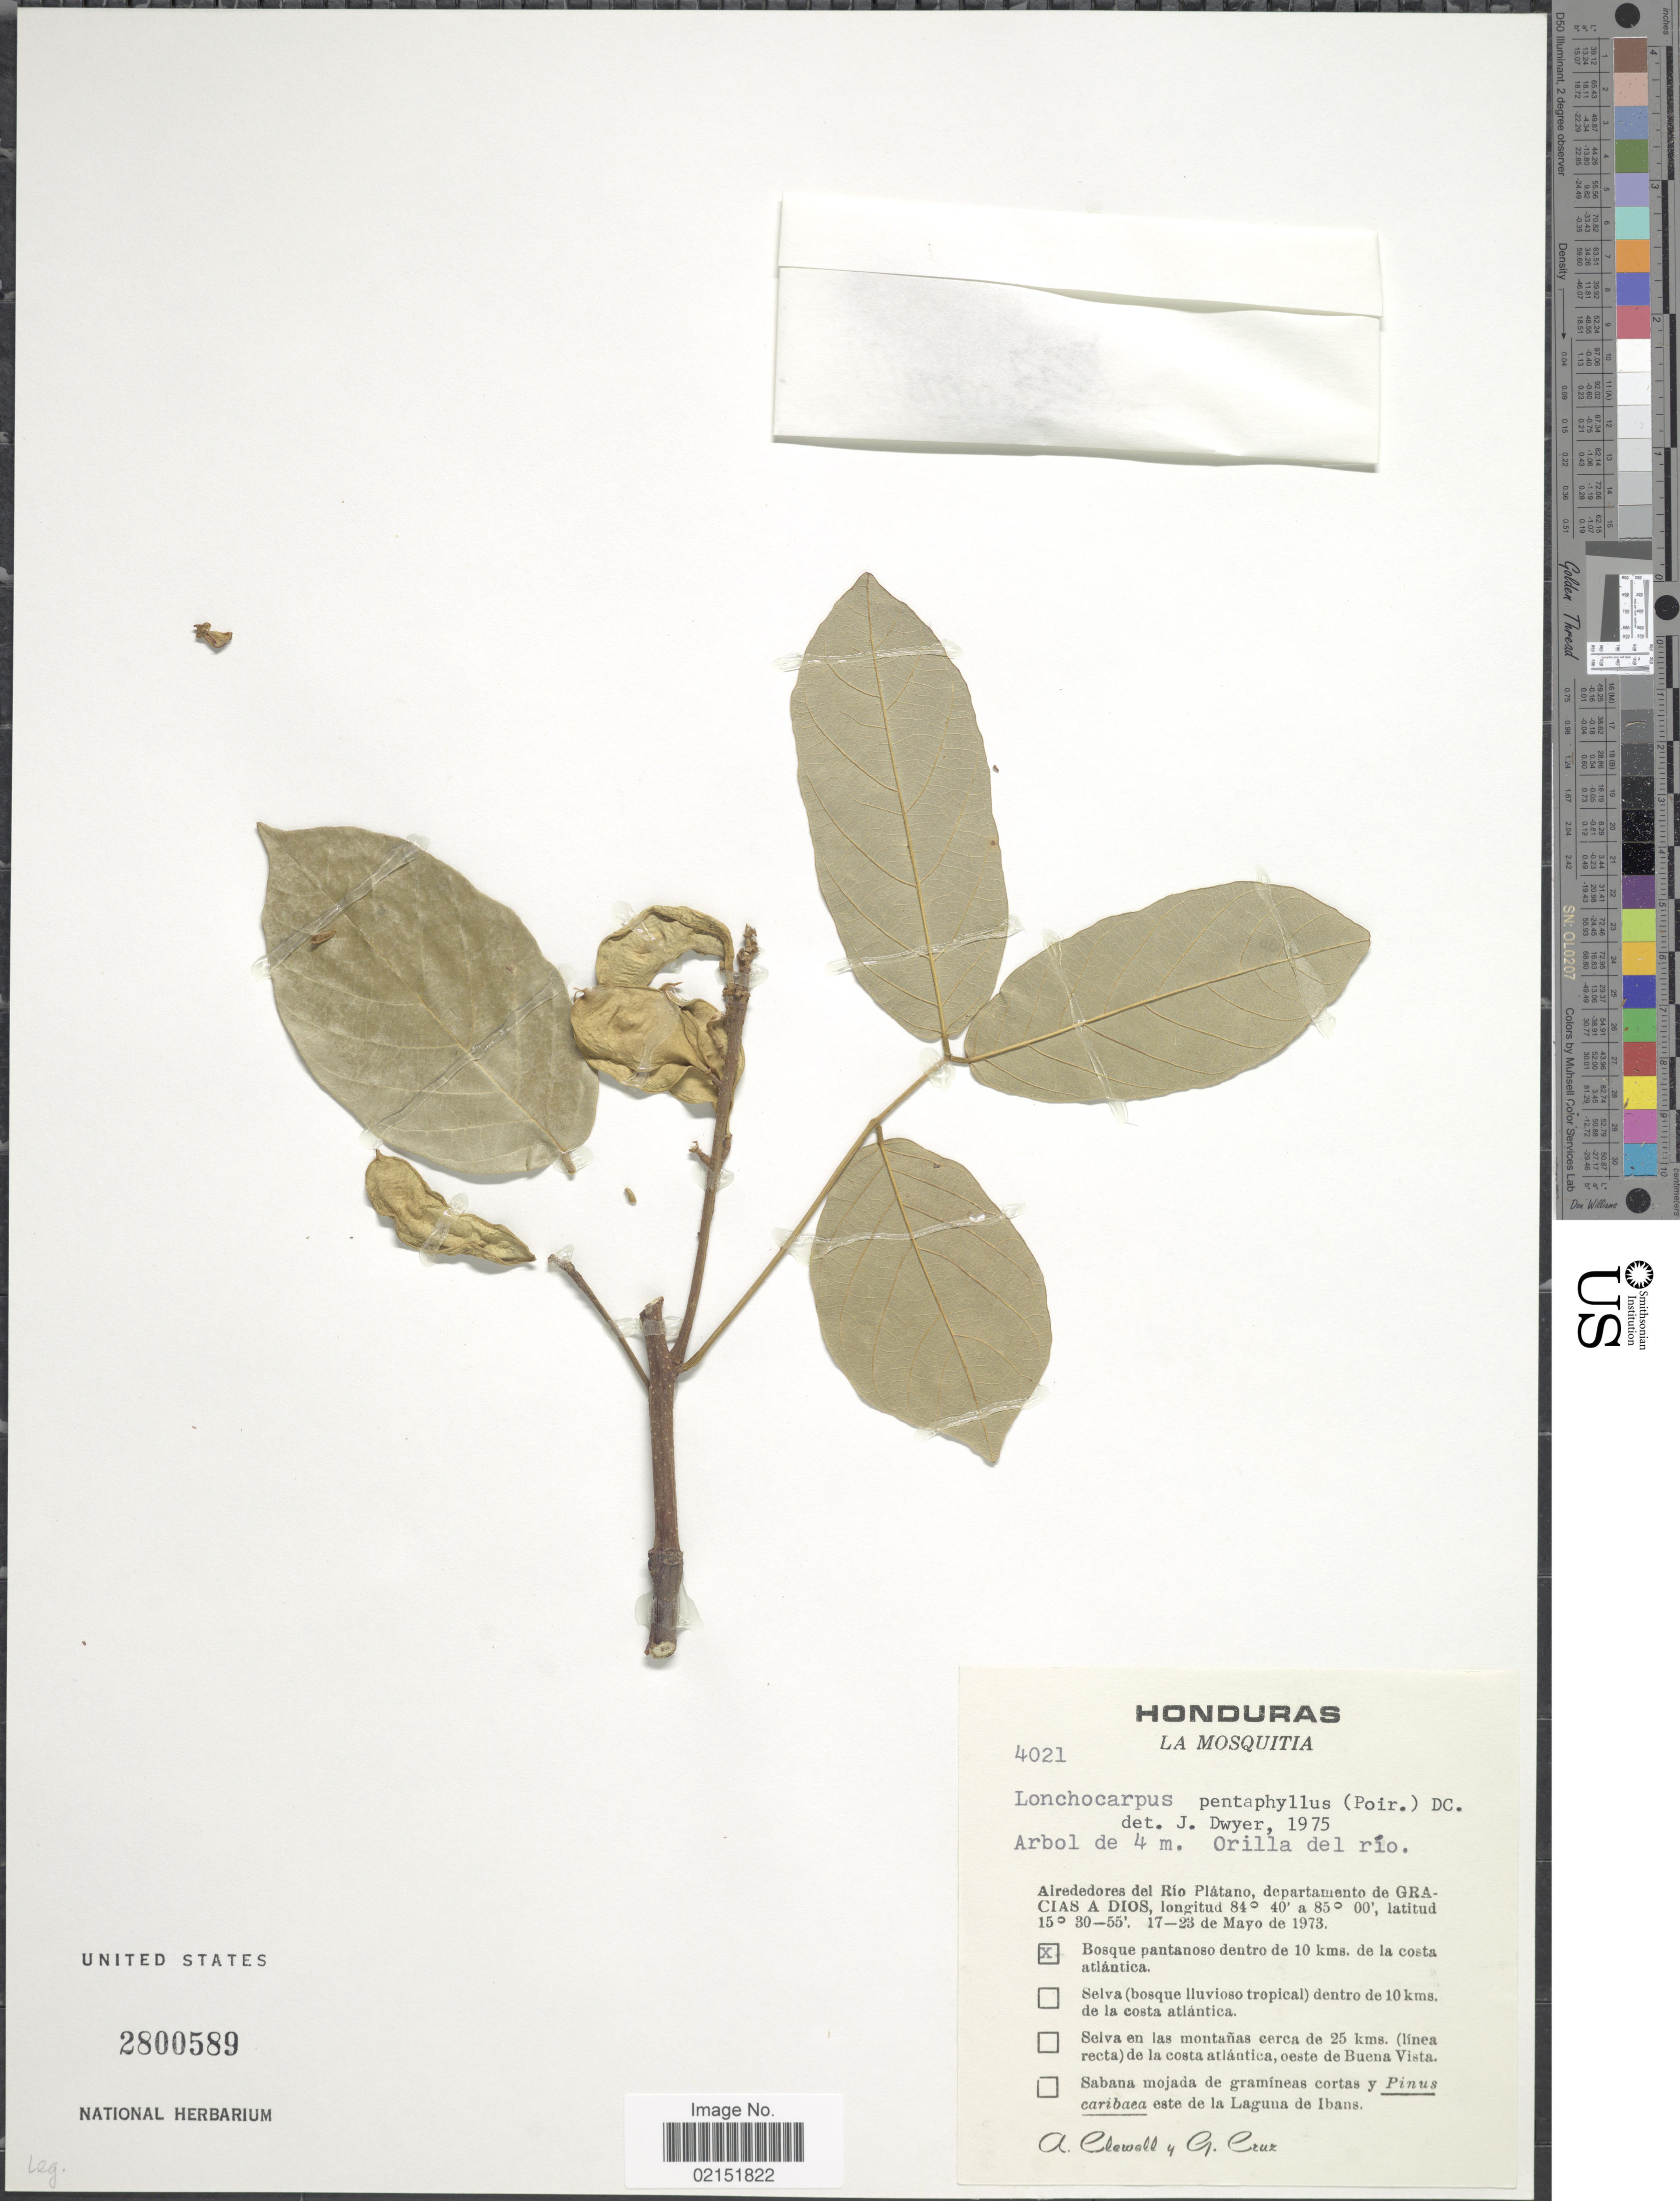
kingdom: Plantae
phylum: Tracheophyta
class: Magnoliopsida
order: Fabales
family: Fabaceae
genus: Lonchocarpus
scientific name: Lonchocarpus pentaphyllus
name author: (Poir.) DC.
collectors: A. Clewell & G. Cruz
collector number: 4021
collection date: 1973-05-17/1973-05-23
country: Honduras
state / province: Gracias de Dios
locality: La Mosquitia. Alrededores del Rio Platano. Bosque pantanos dentro de 10 kms. de la costa atlantica.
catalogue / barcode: US 2800589